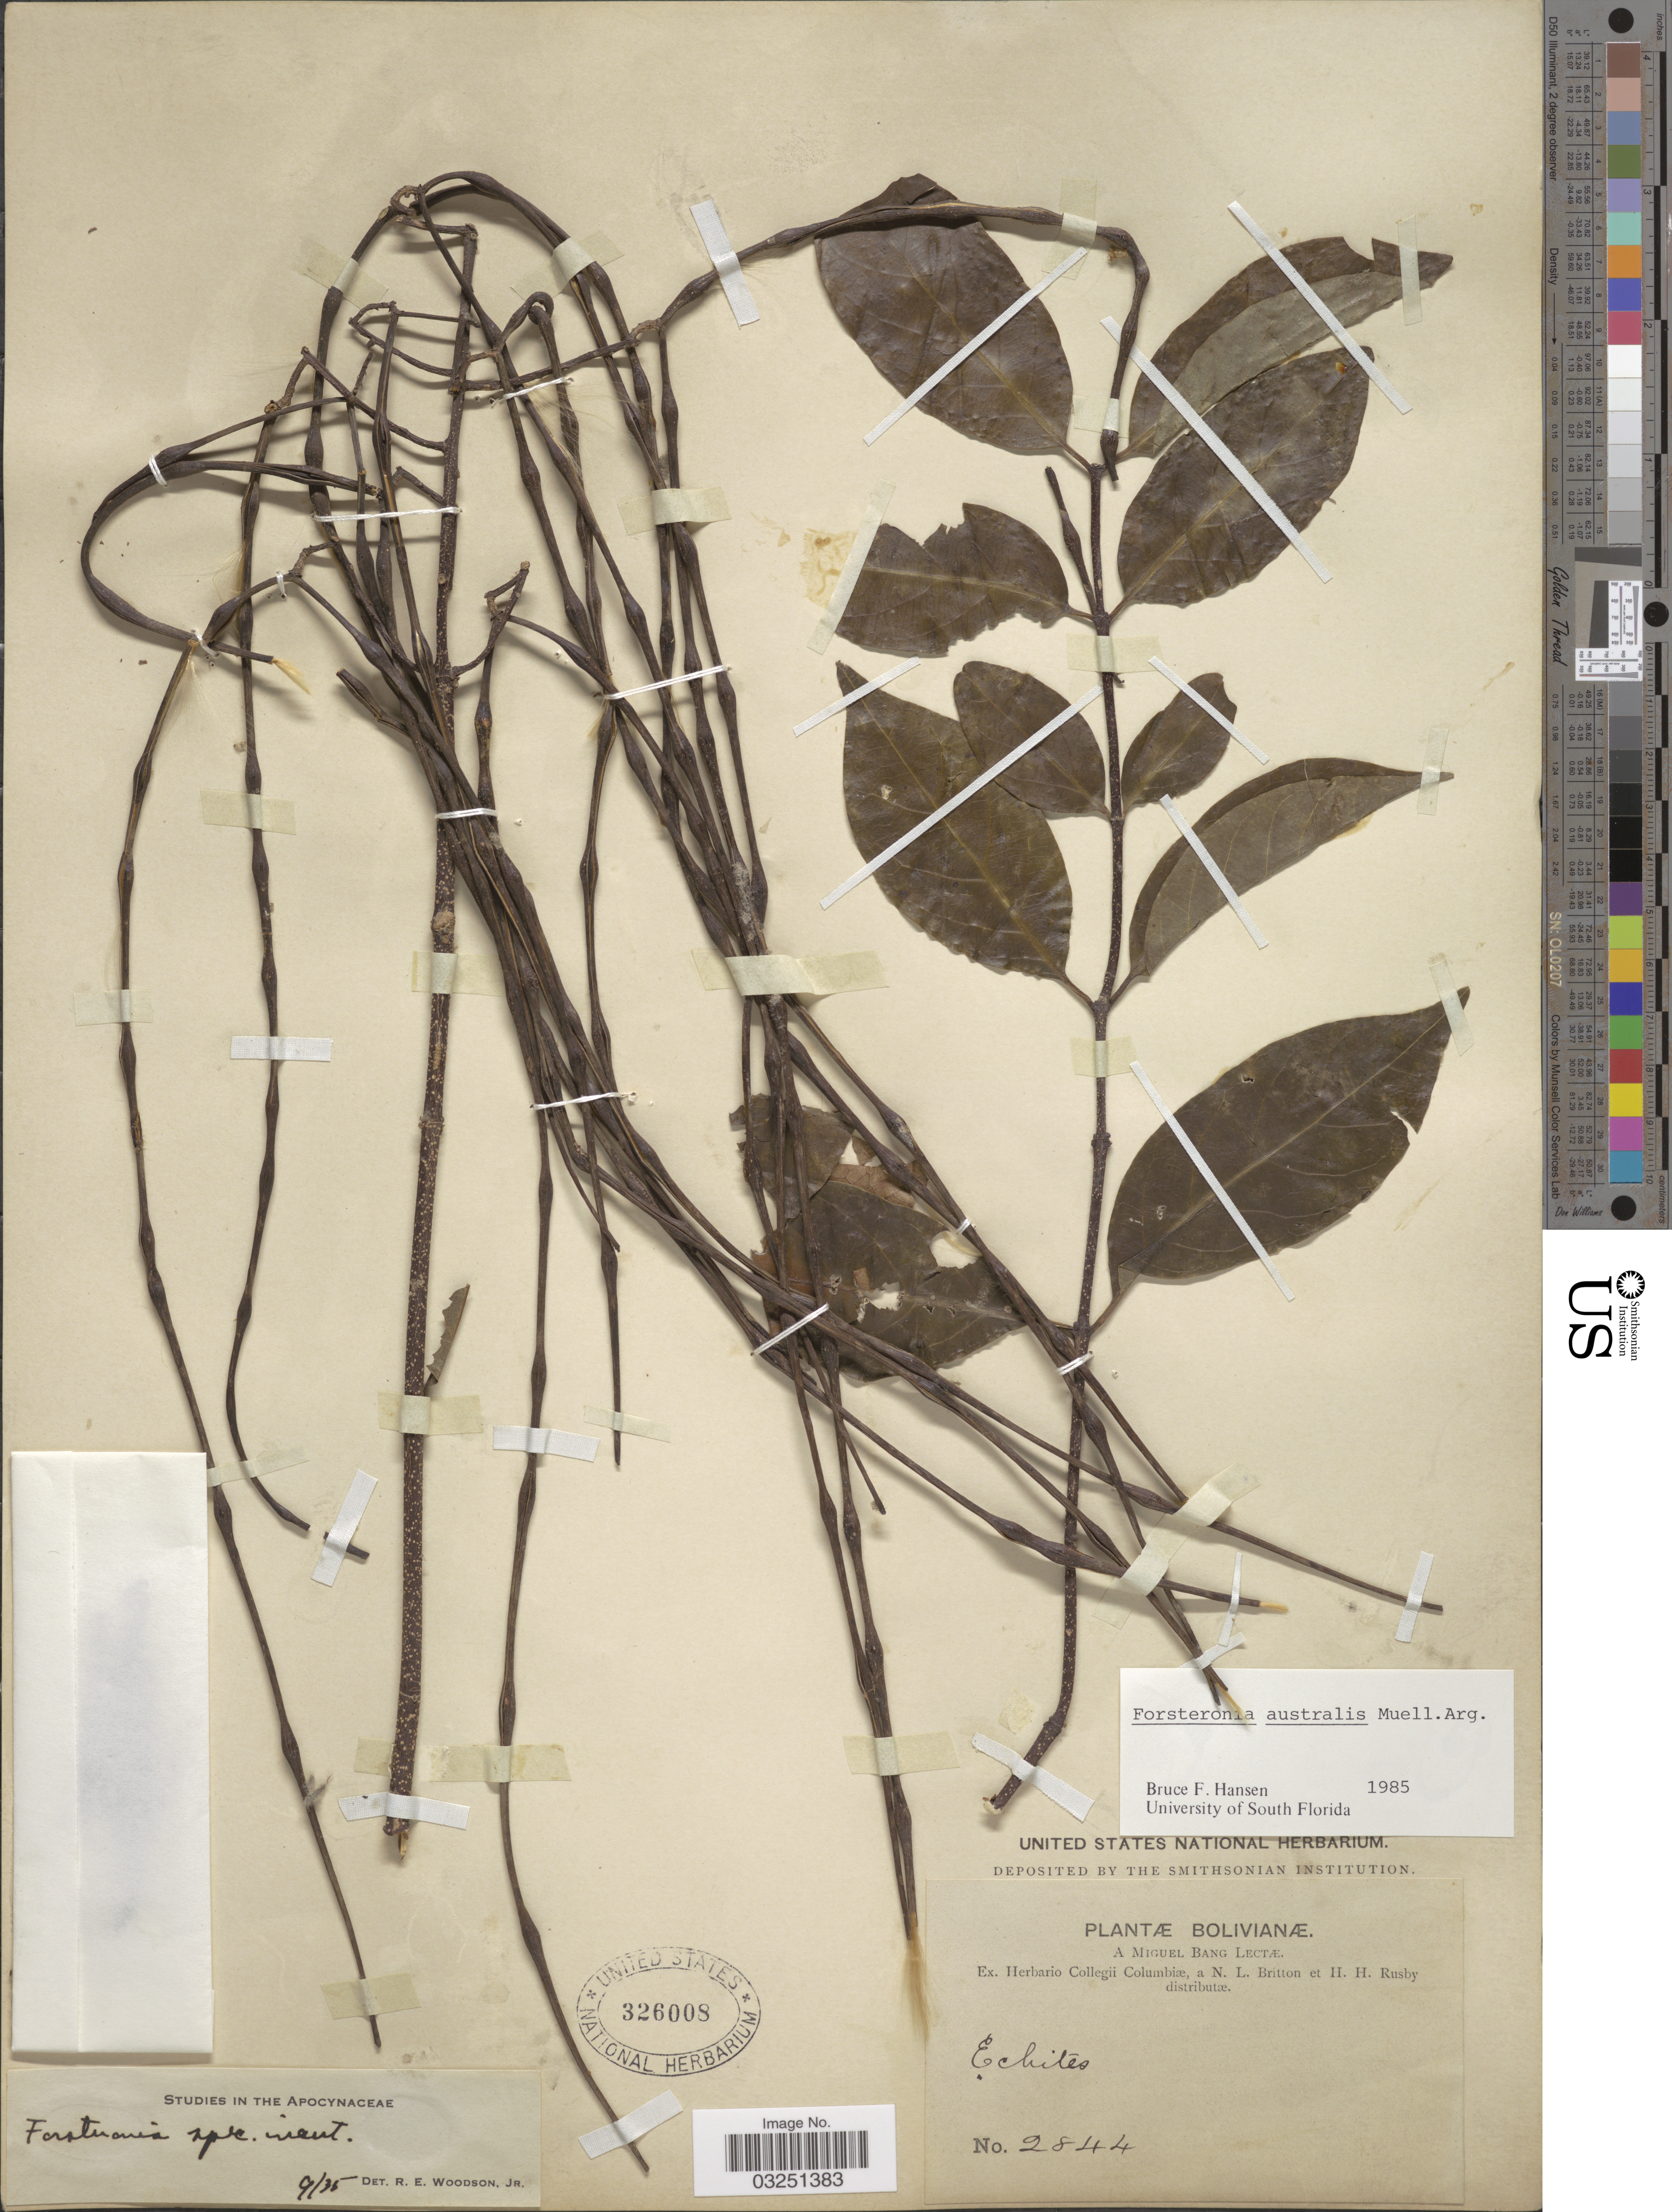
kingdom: Plantae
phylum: Tracheophyta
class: Magnoliopsida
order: Gentianales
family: Apocynaceae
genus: Forsteronia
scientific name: Forsteronia australis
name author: Müll. Arg.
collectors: M. Bang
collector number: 2844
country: Bolivia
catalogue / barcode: US 326008